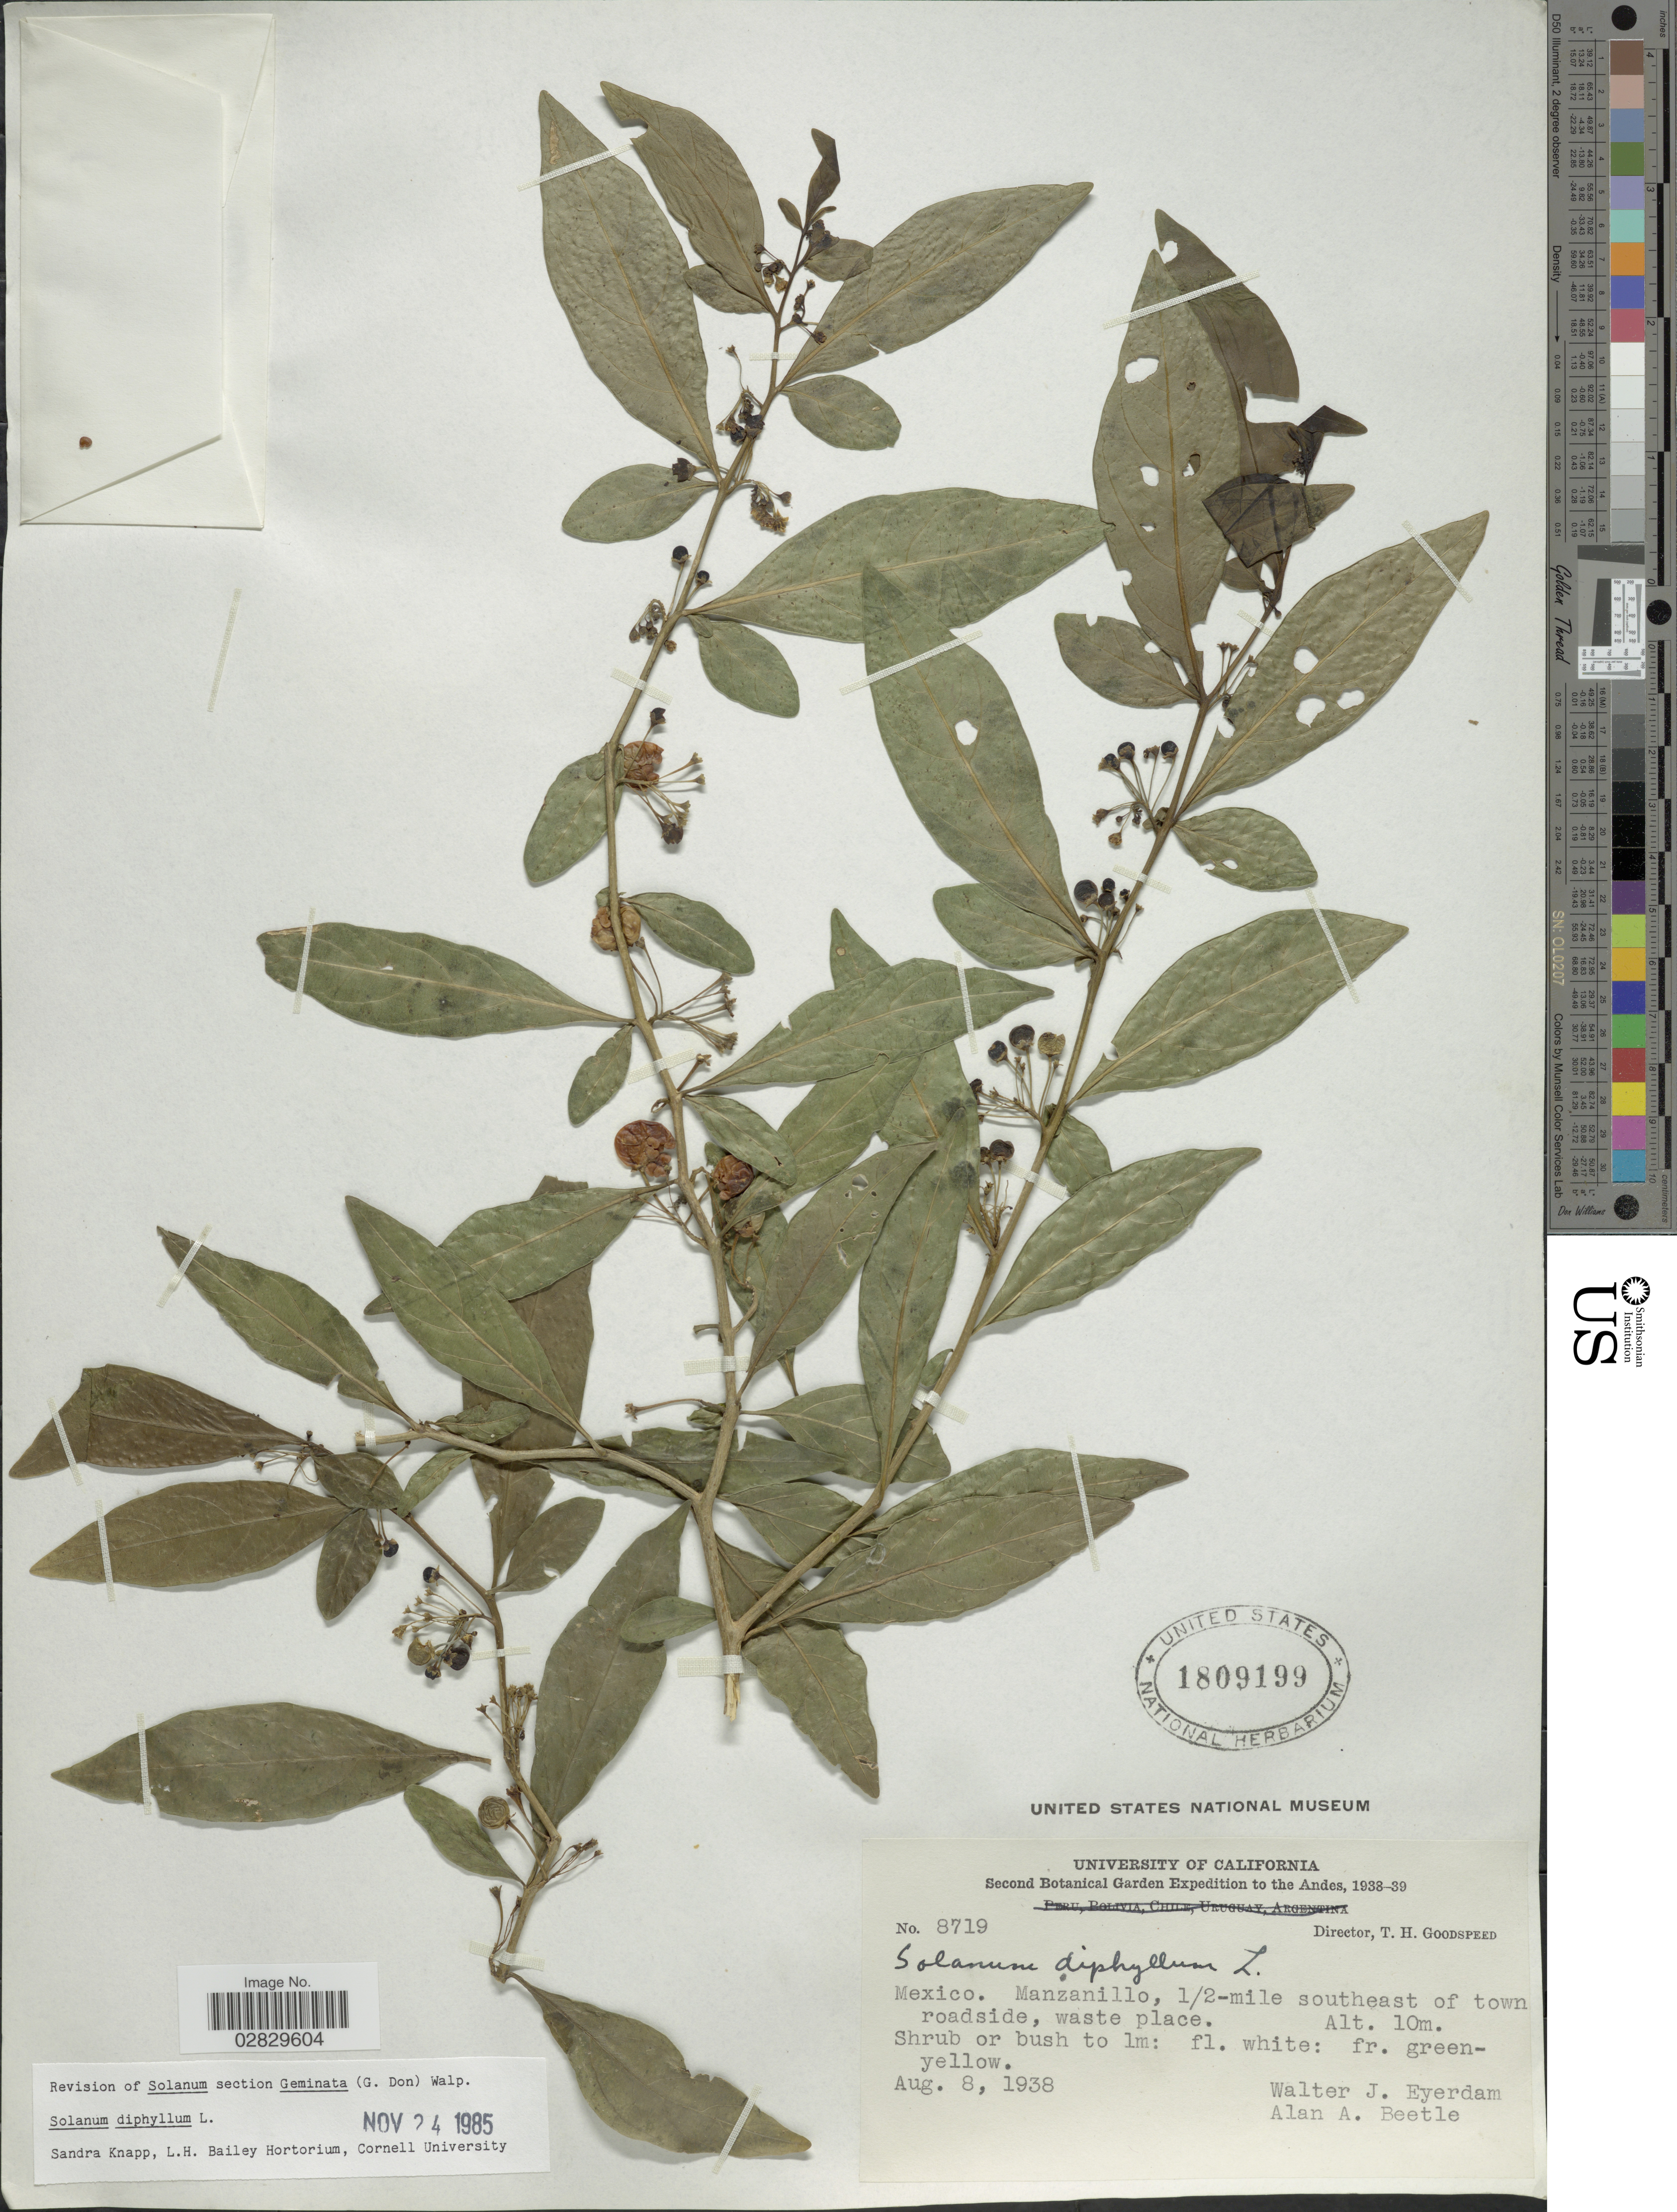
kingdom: Plantae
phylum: Tracheophyta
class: Magnoliopsida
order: Solanales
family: Solanaceae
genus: Solanum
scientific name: Solanum diphyllum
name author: L.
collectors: W. J. Eyerdam & A. A. Beetle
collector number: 8719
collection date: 1938-08-08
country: Mexico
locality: Manzanillo, ½-mile southeast of town roadside, waste place.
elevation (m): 10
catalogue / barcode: US 1809199